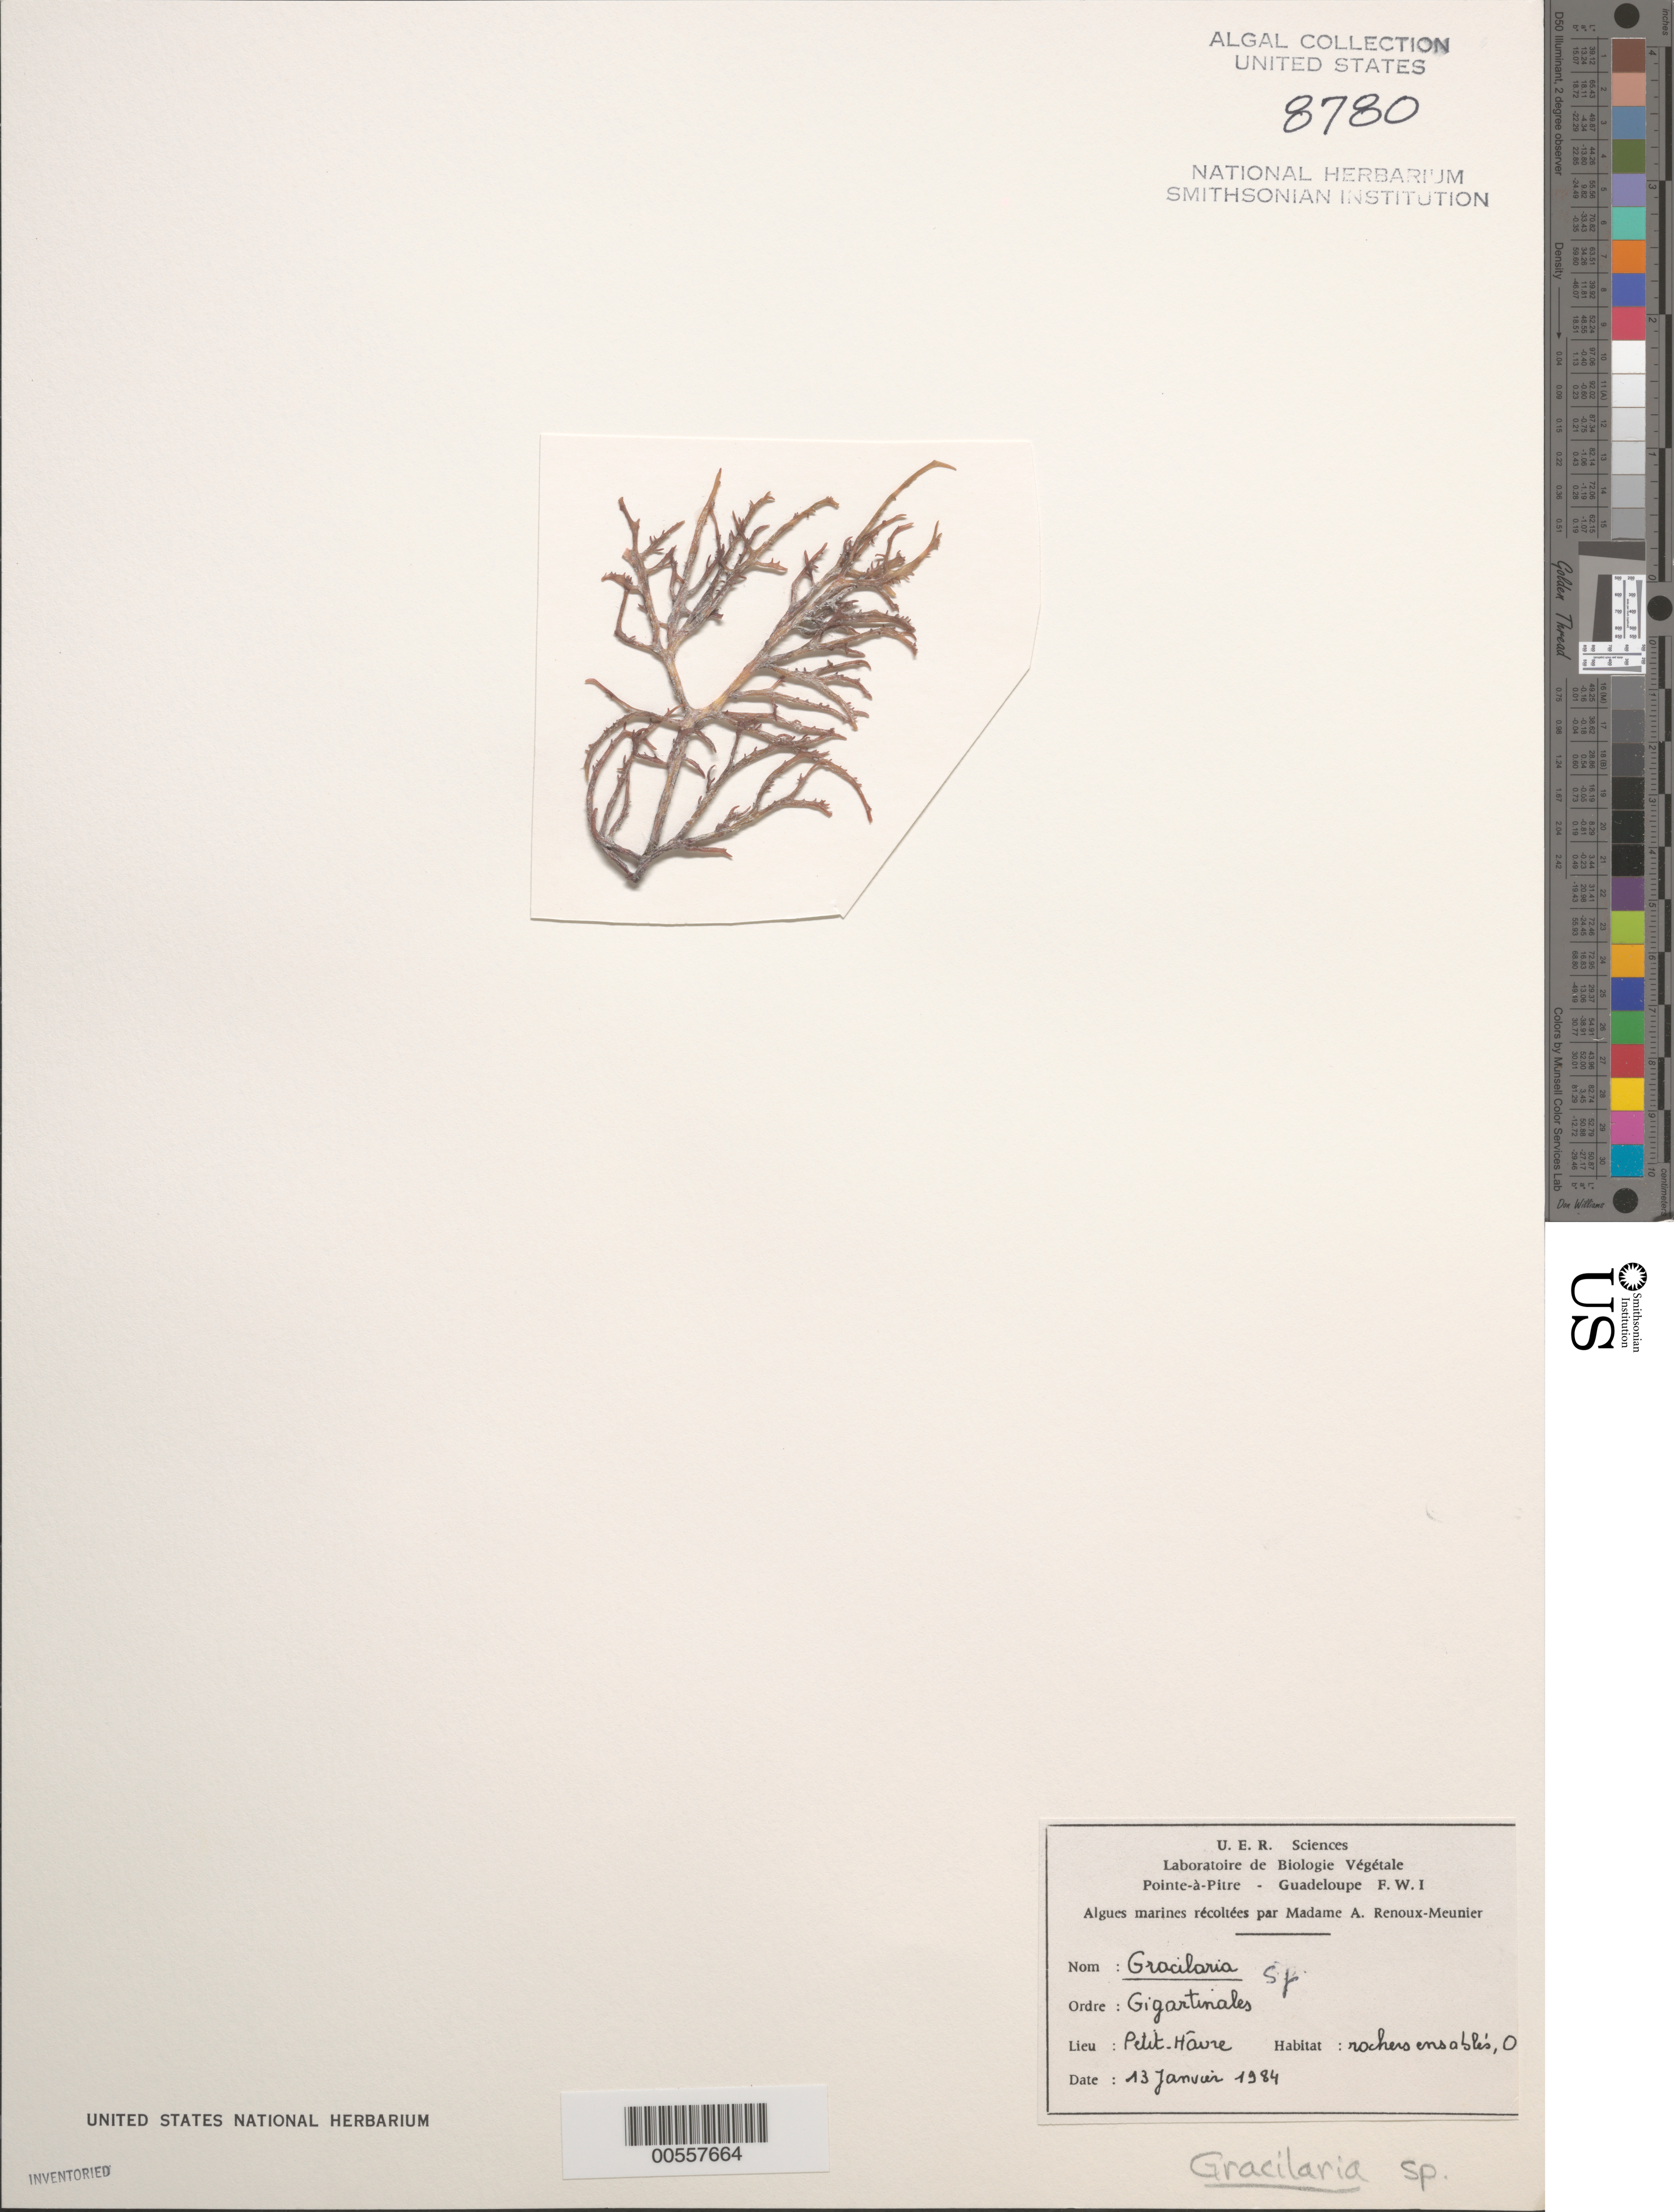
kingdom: Plantae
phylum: Rhodophyta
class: Florideophyceae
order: Gracilariales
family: Gracilariaceae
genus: Gracilaria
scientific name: Gracilaria sp.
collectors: A. Renoux-Meunier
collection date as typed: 13 Jan 1984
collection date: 1984-01-13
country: Guadeloupe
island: Grande Terre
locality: Petit-Havre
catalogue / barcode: US 8780